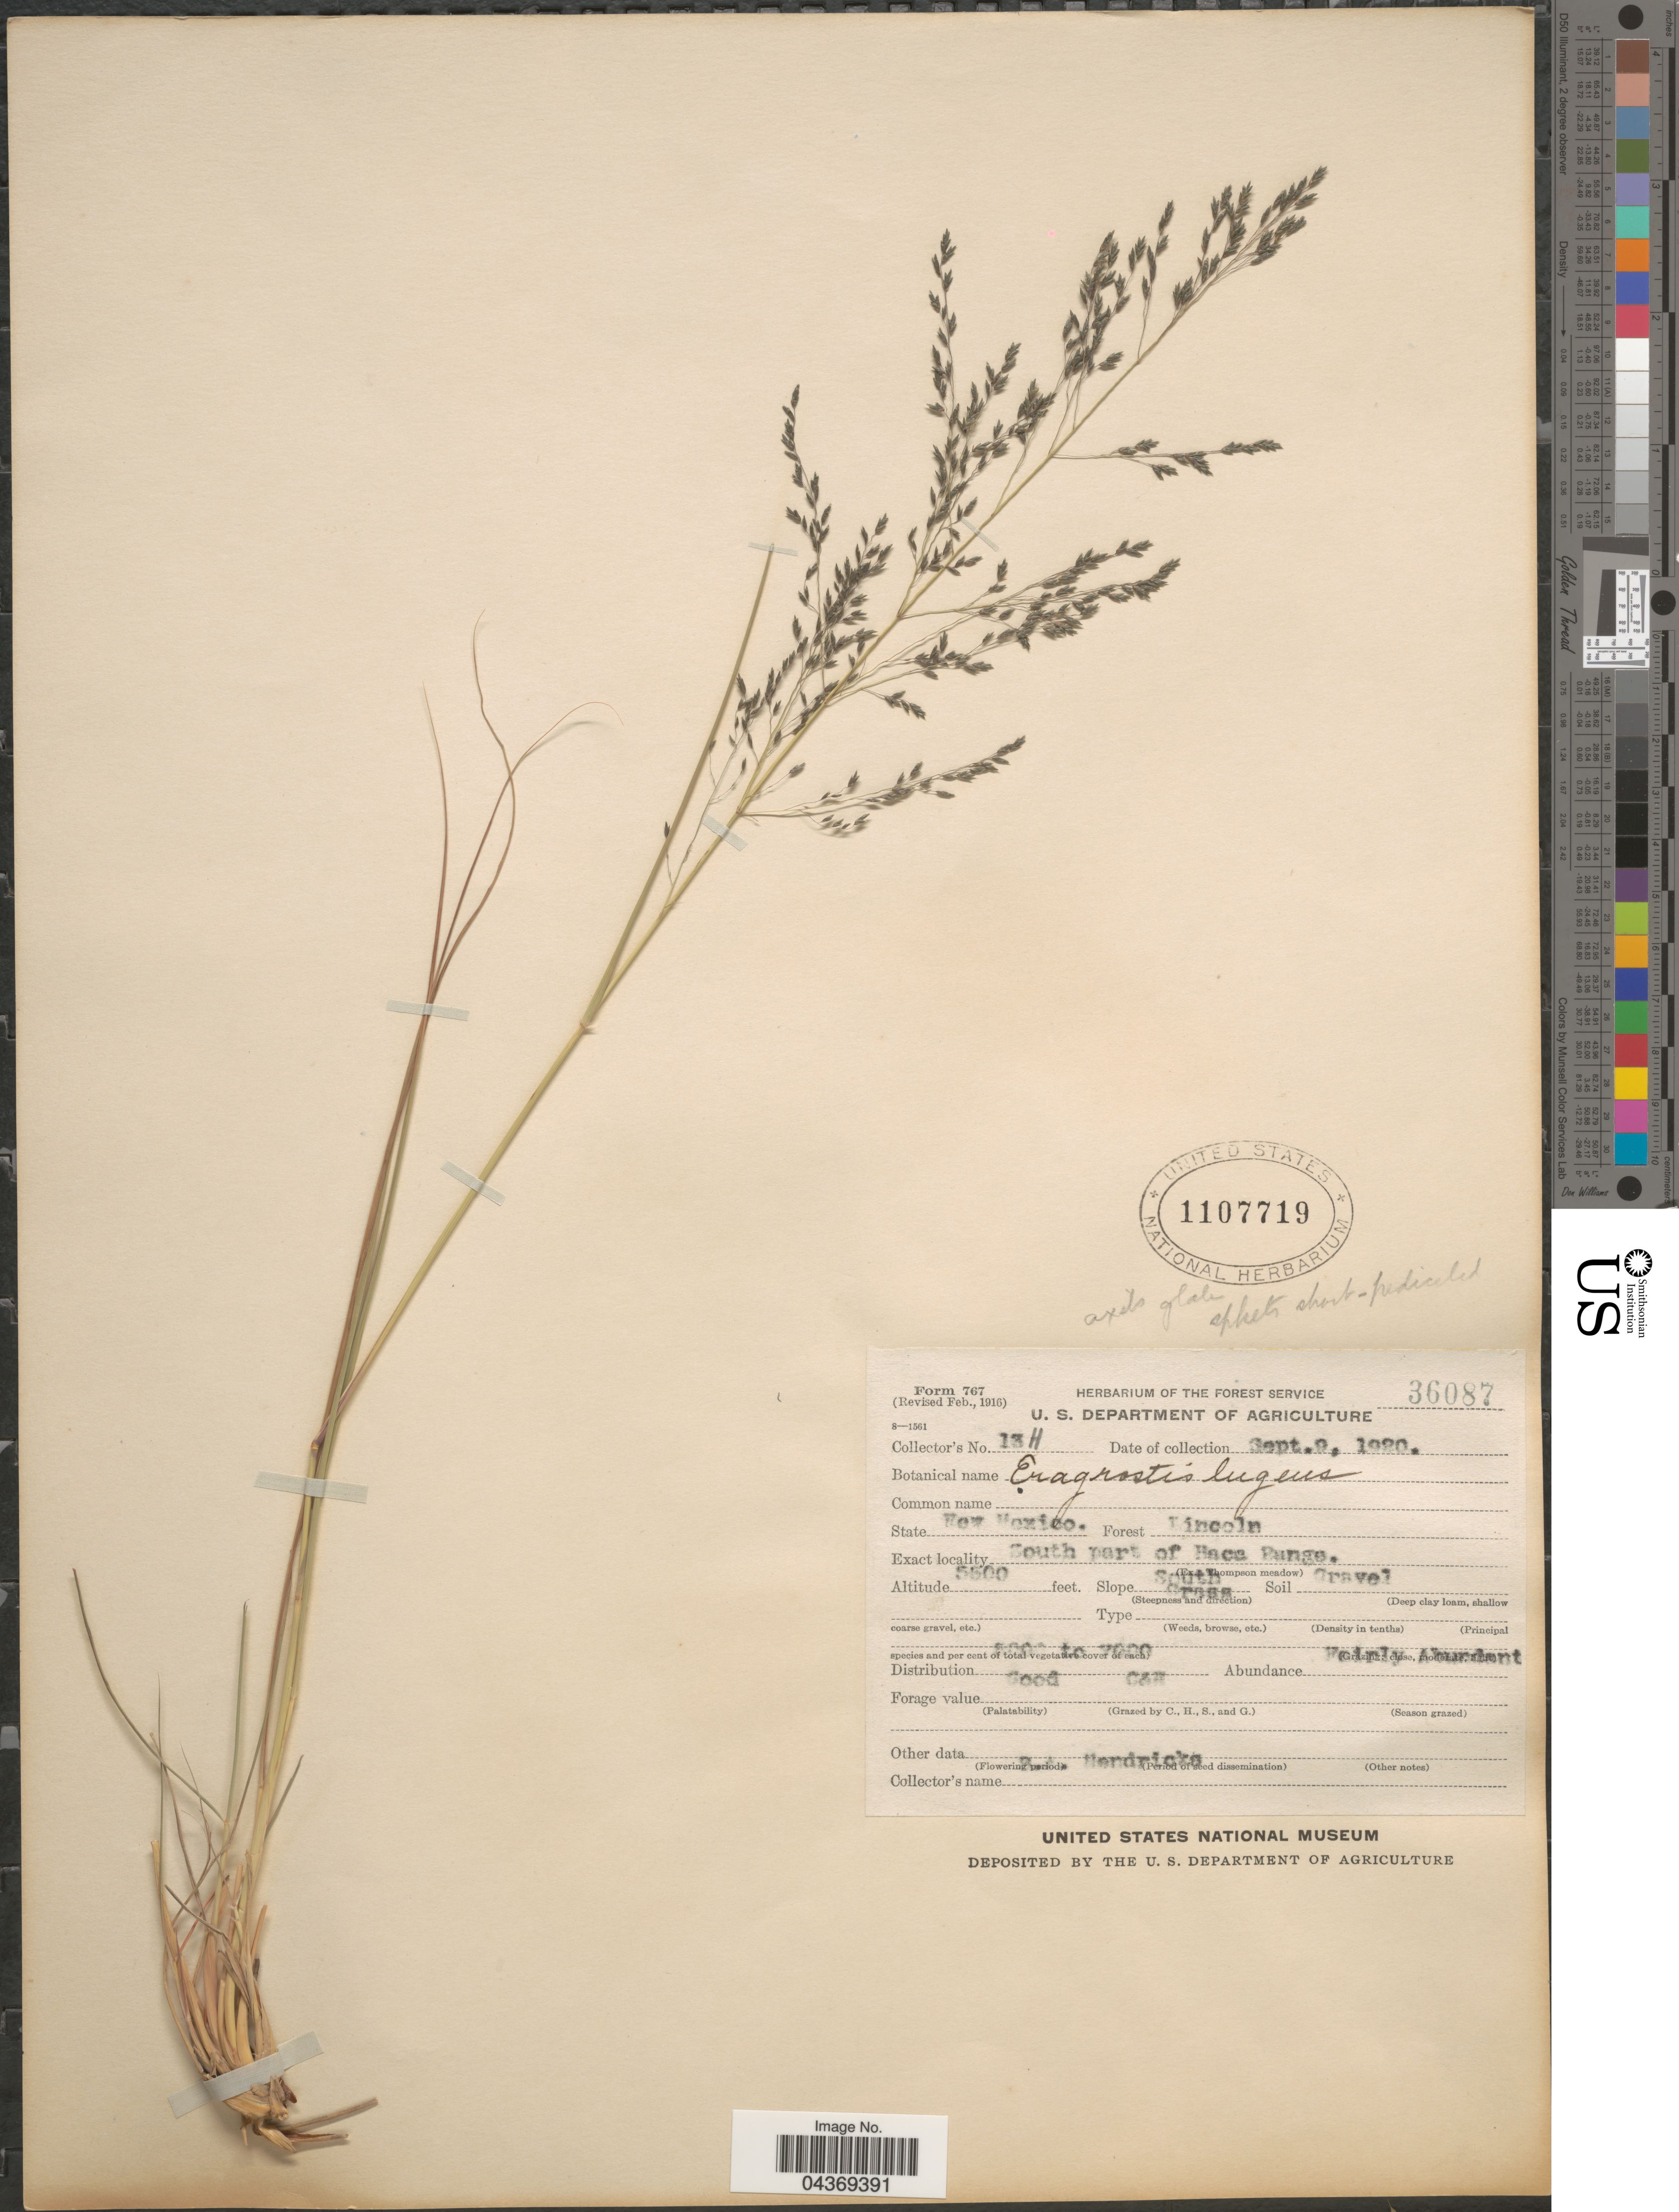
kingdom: Plantae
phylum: Tracheophyta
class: Liliopsida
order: Poales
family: Poaceae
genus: Eragrostis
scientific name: Eragrostis lugens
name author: Nees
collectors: R. Hendricks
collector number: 13H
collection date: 1920-09-09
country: United States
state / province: New Mexico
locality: Forest Lincoln. South part of Baca Range. Slope South.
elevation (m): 1676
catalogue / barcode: US 1107719